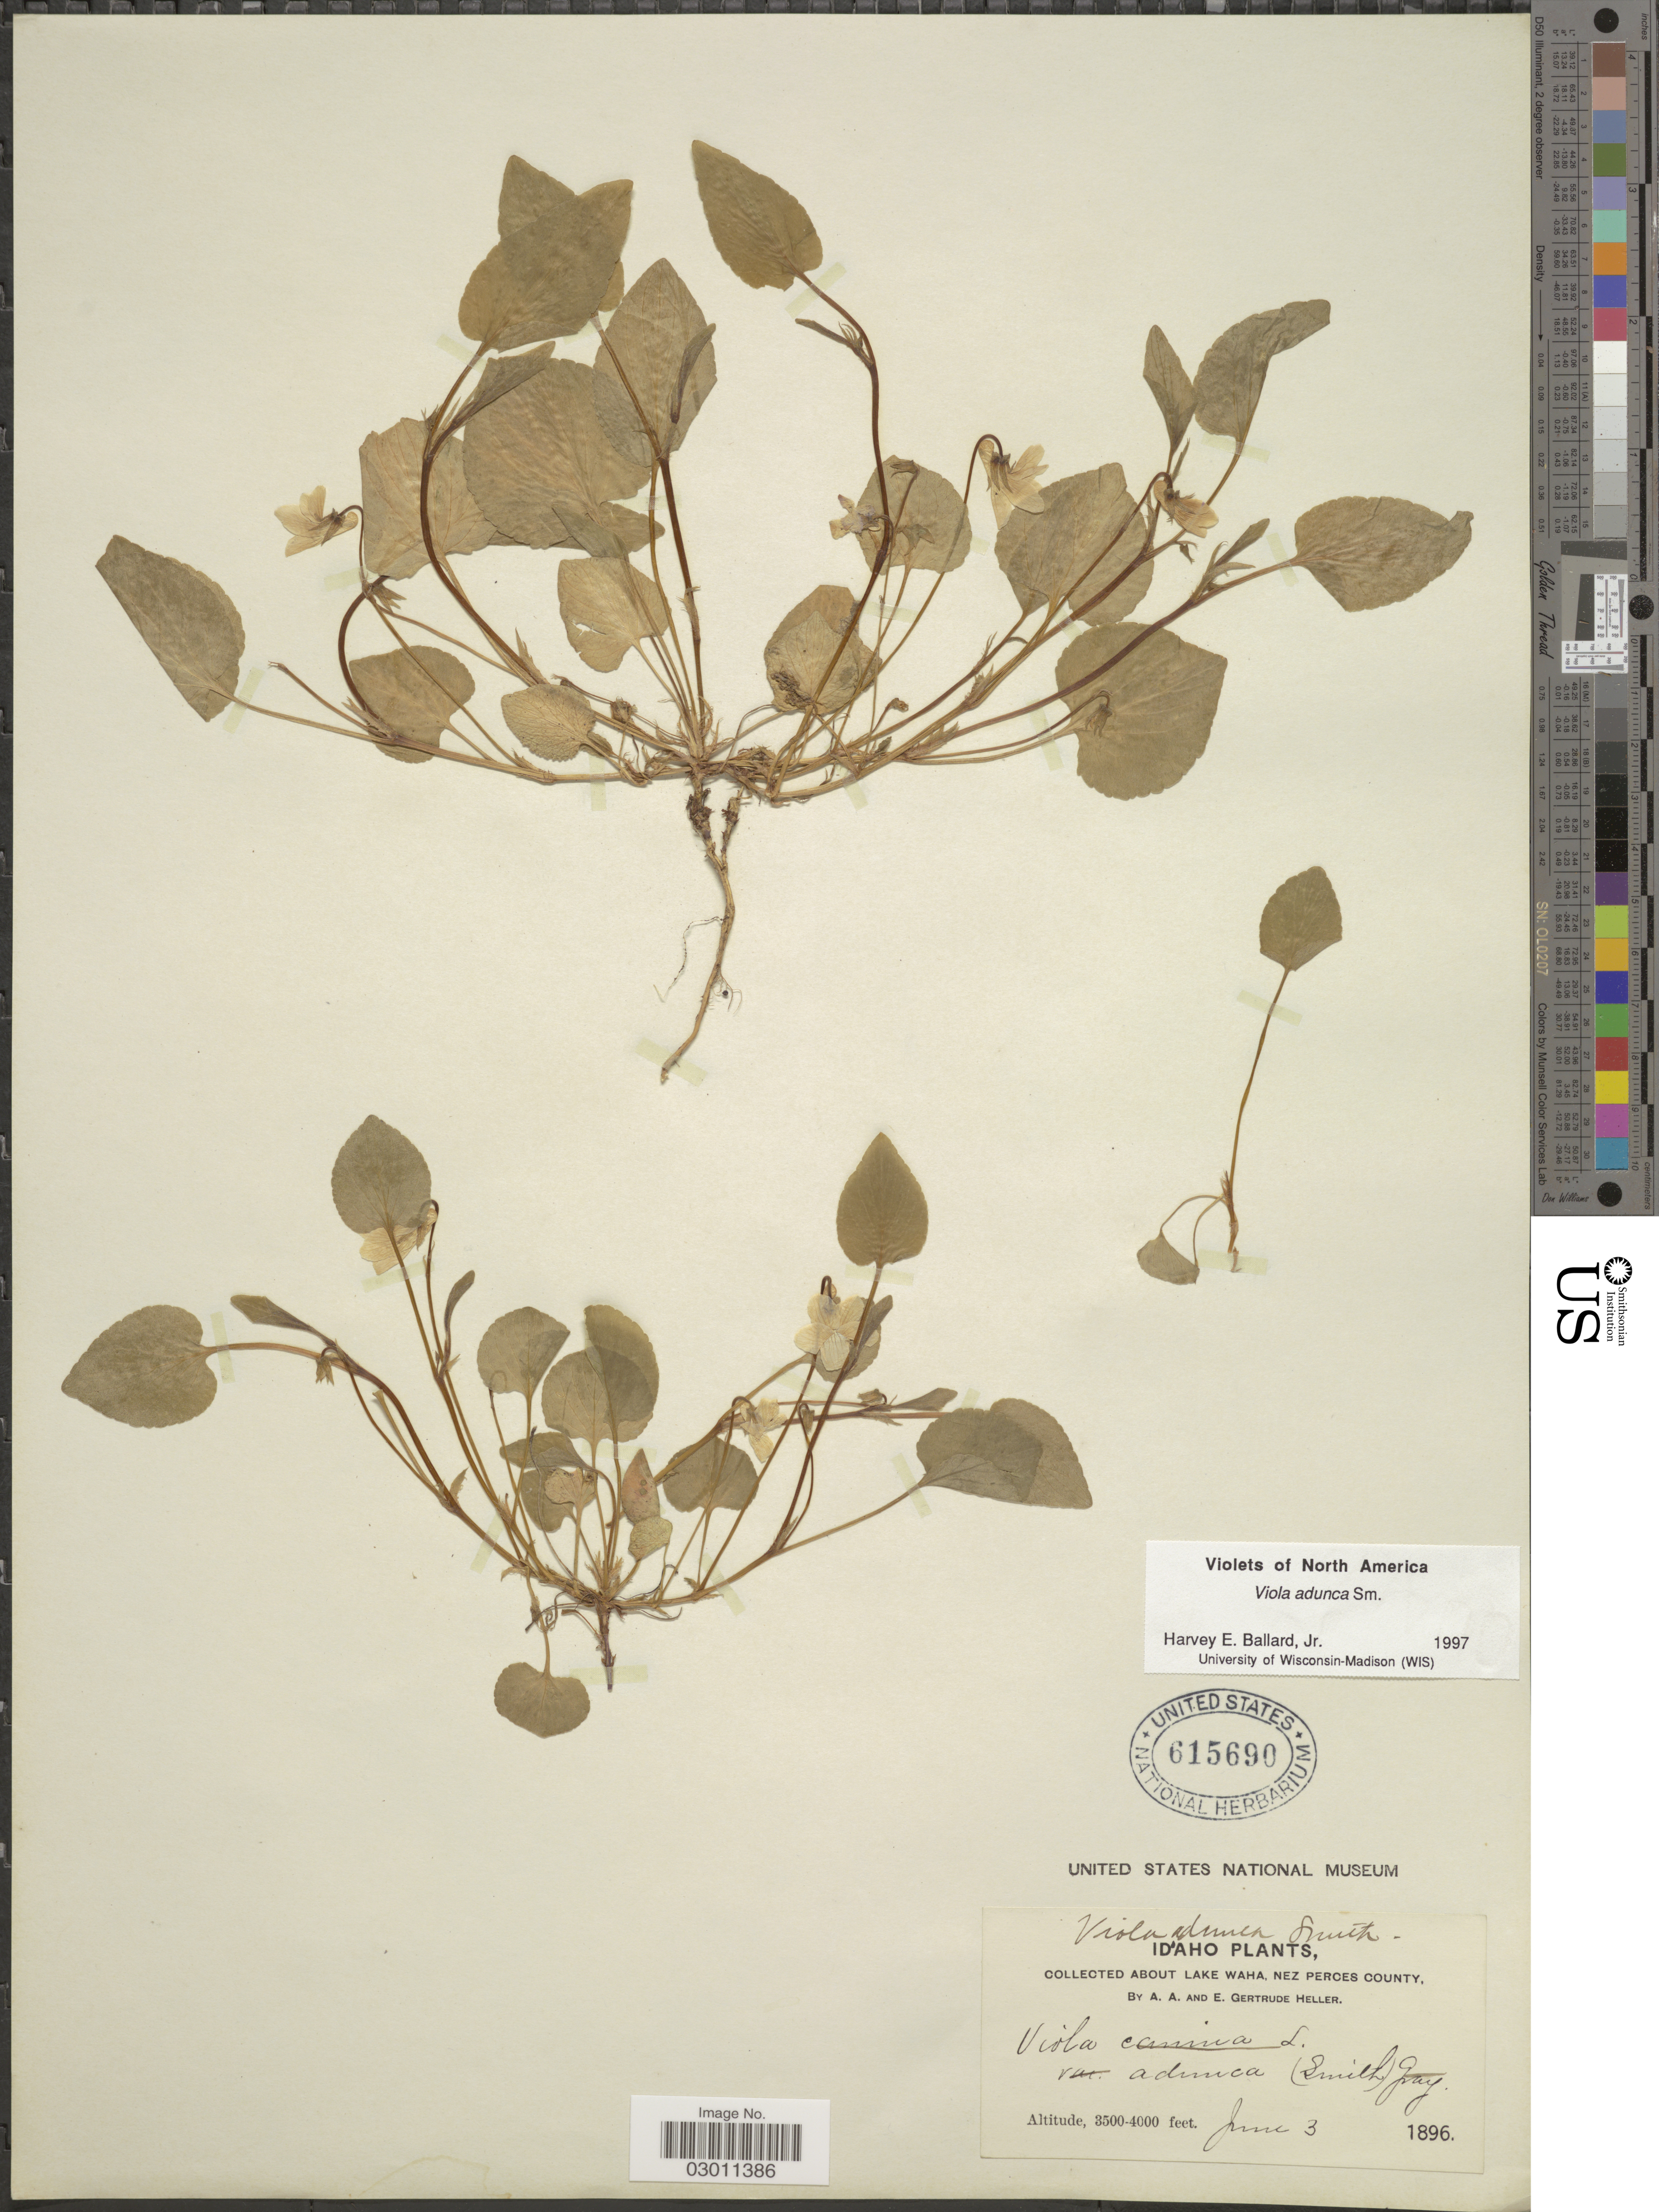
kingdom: Plantae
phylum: Tracheophyta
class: Magnoliopsida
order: Malpighiales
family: Violaceae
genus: Viola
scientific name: Viola adunca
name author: Sm.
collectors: A. A. Heller & E. Gertrude Heller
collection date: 1896-06-03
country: United States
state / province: Idaho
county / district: Nez Perce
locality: About Lake Waha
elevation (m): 1067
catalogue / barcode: US 615690